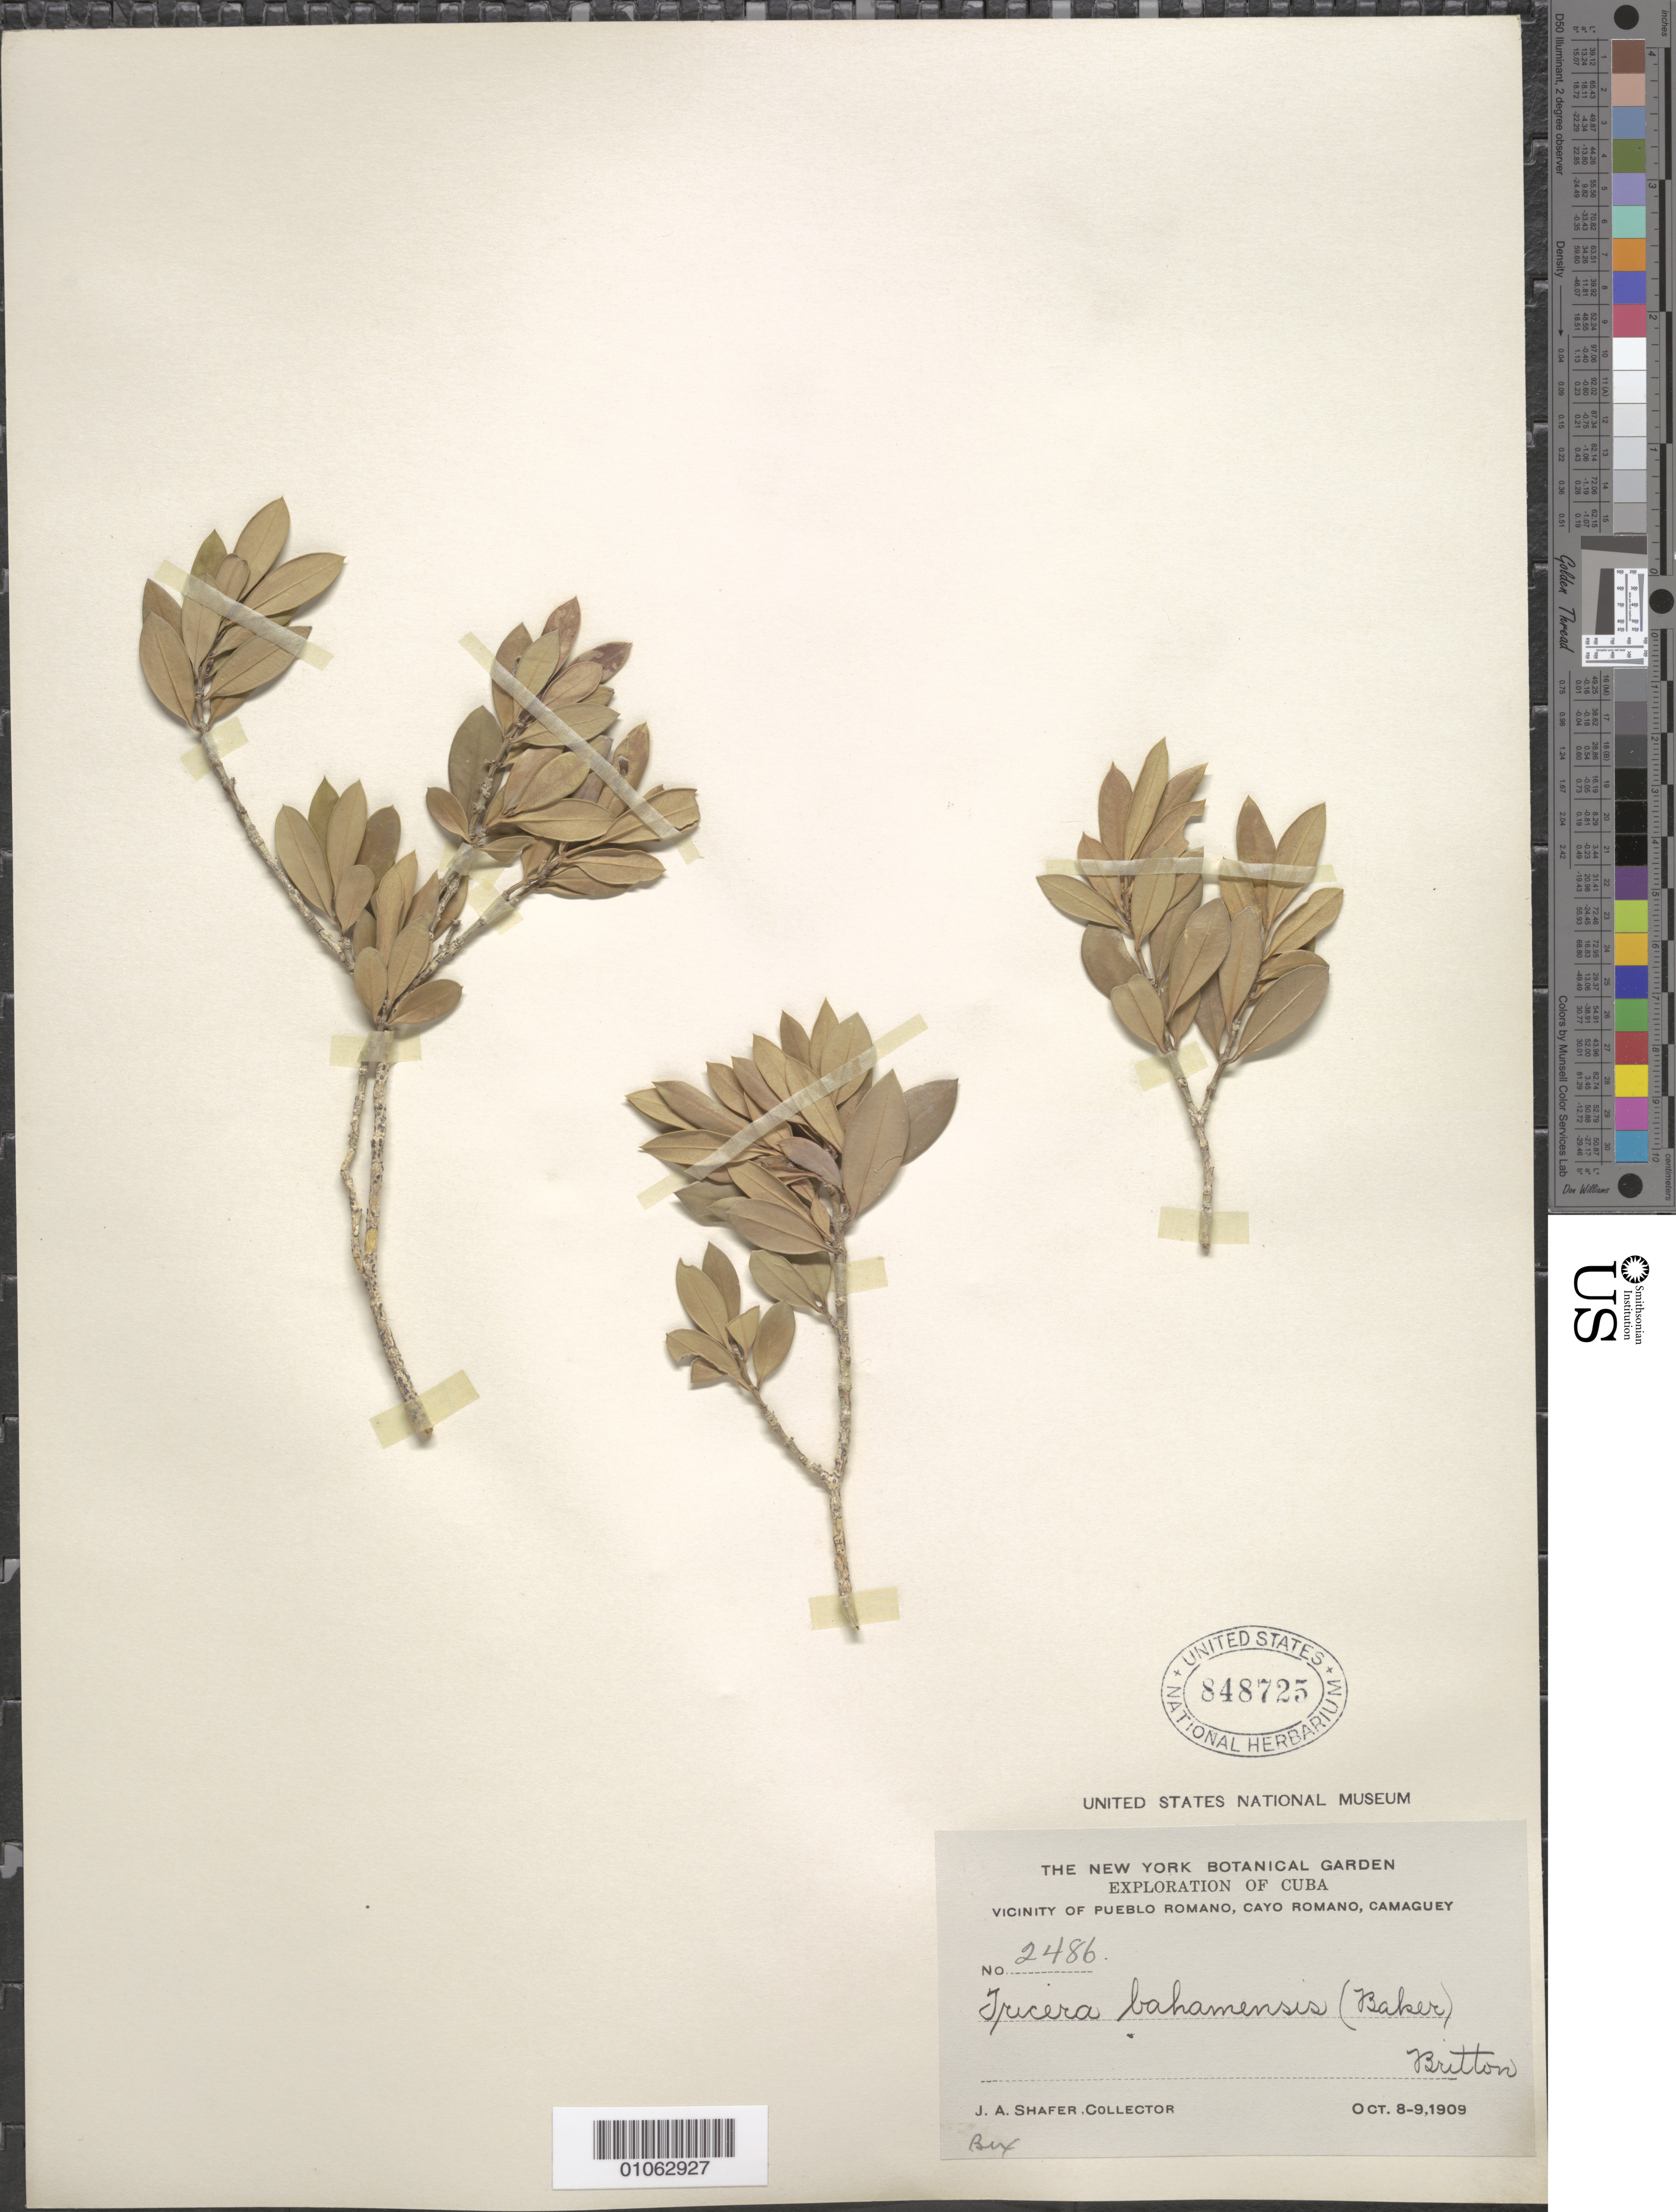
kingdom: Plantae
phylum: Tracheophyta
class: Magnoliopsida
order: Buxales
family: Buxaceae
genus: Buxus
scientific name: Buxus bahamensis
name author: Baker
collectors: J. A. Shafer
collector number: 2486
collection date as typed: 08 Oct 1909 to 09 Oct 1909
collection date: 1909-10-08/1909-10-09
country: Cuba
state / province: Camagüey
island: Cuba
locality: Viciniry of Pueblo Romano, Cayo Romano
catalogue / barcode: US 848725